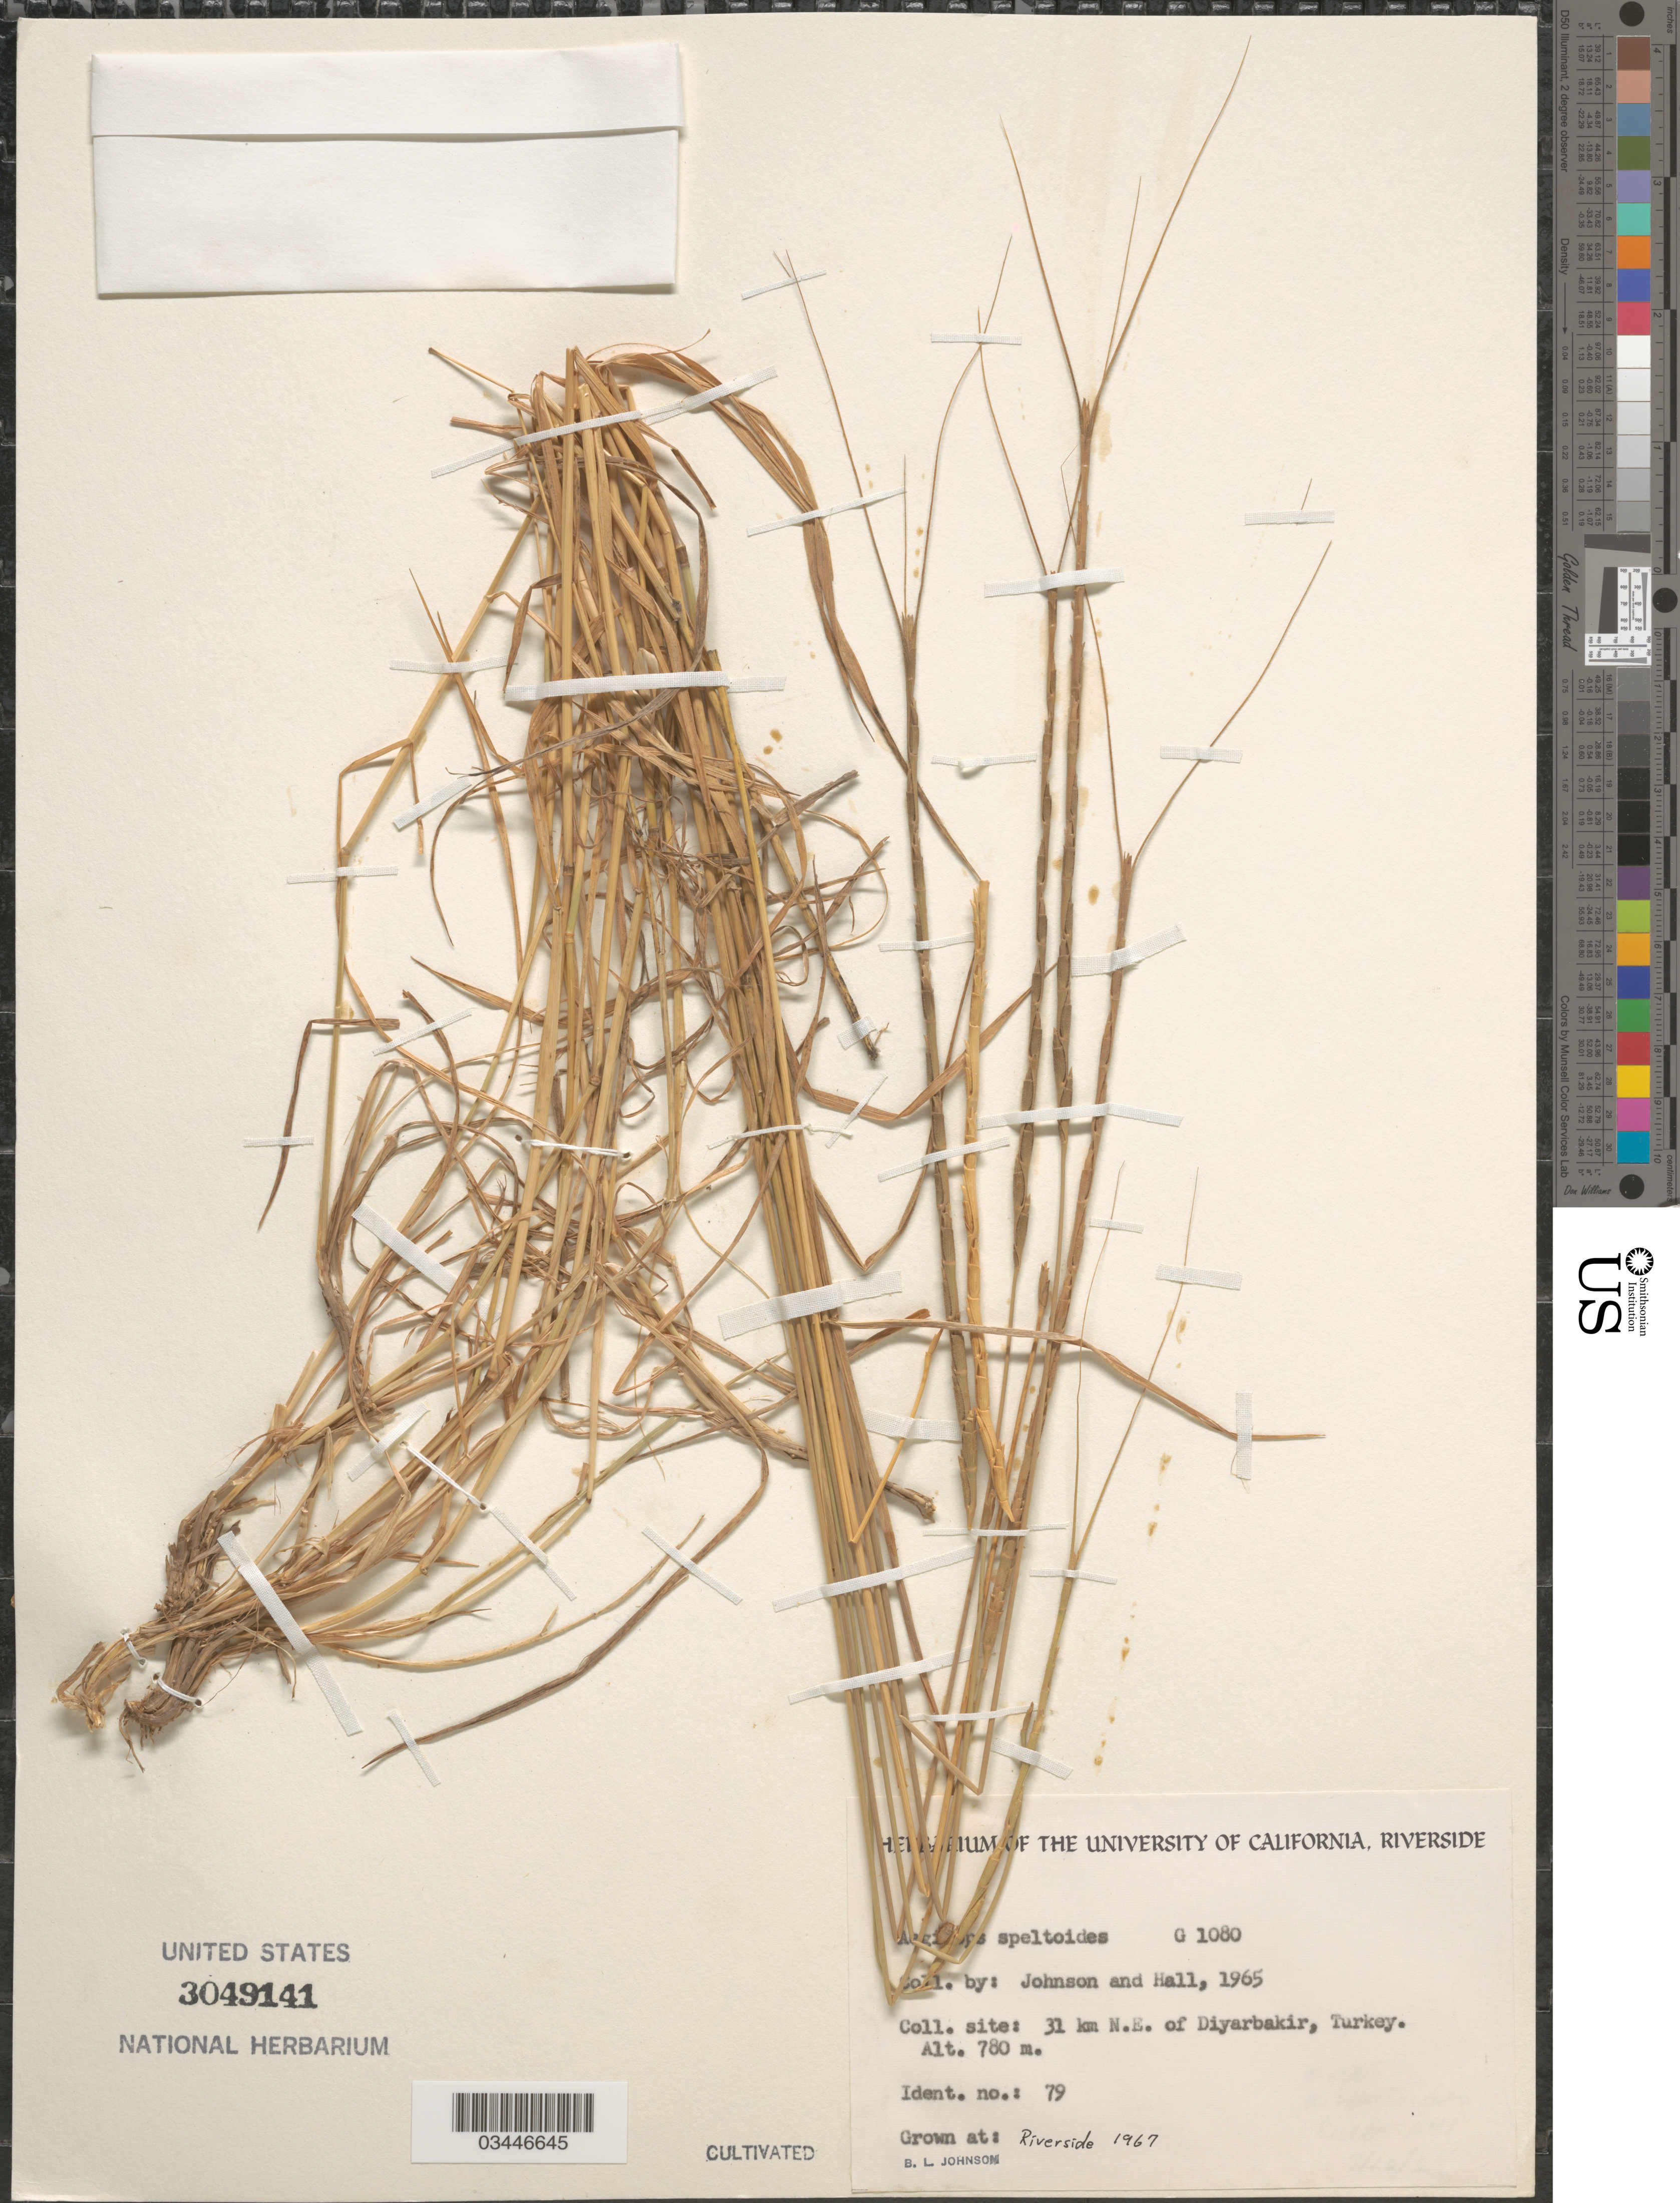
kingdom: Plantae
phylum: Tracheophyta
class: Liliopsida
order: Poales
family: Poaceae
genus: Aegilops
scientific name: Aegilops speltoides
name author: Tausch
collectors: B. Johnson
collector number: G1080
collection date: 1967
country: United States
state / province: California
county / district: Riverside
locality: Riverside.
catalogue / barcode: US 3049141